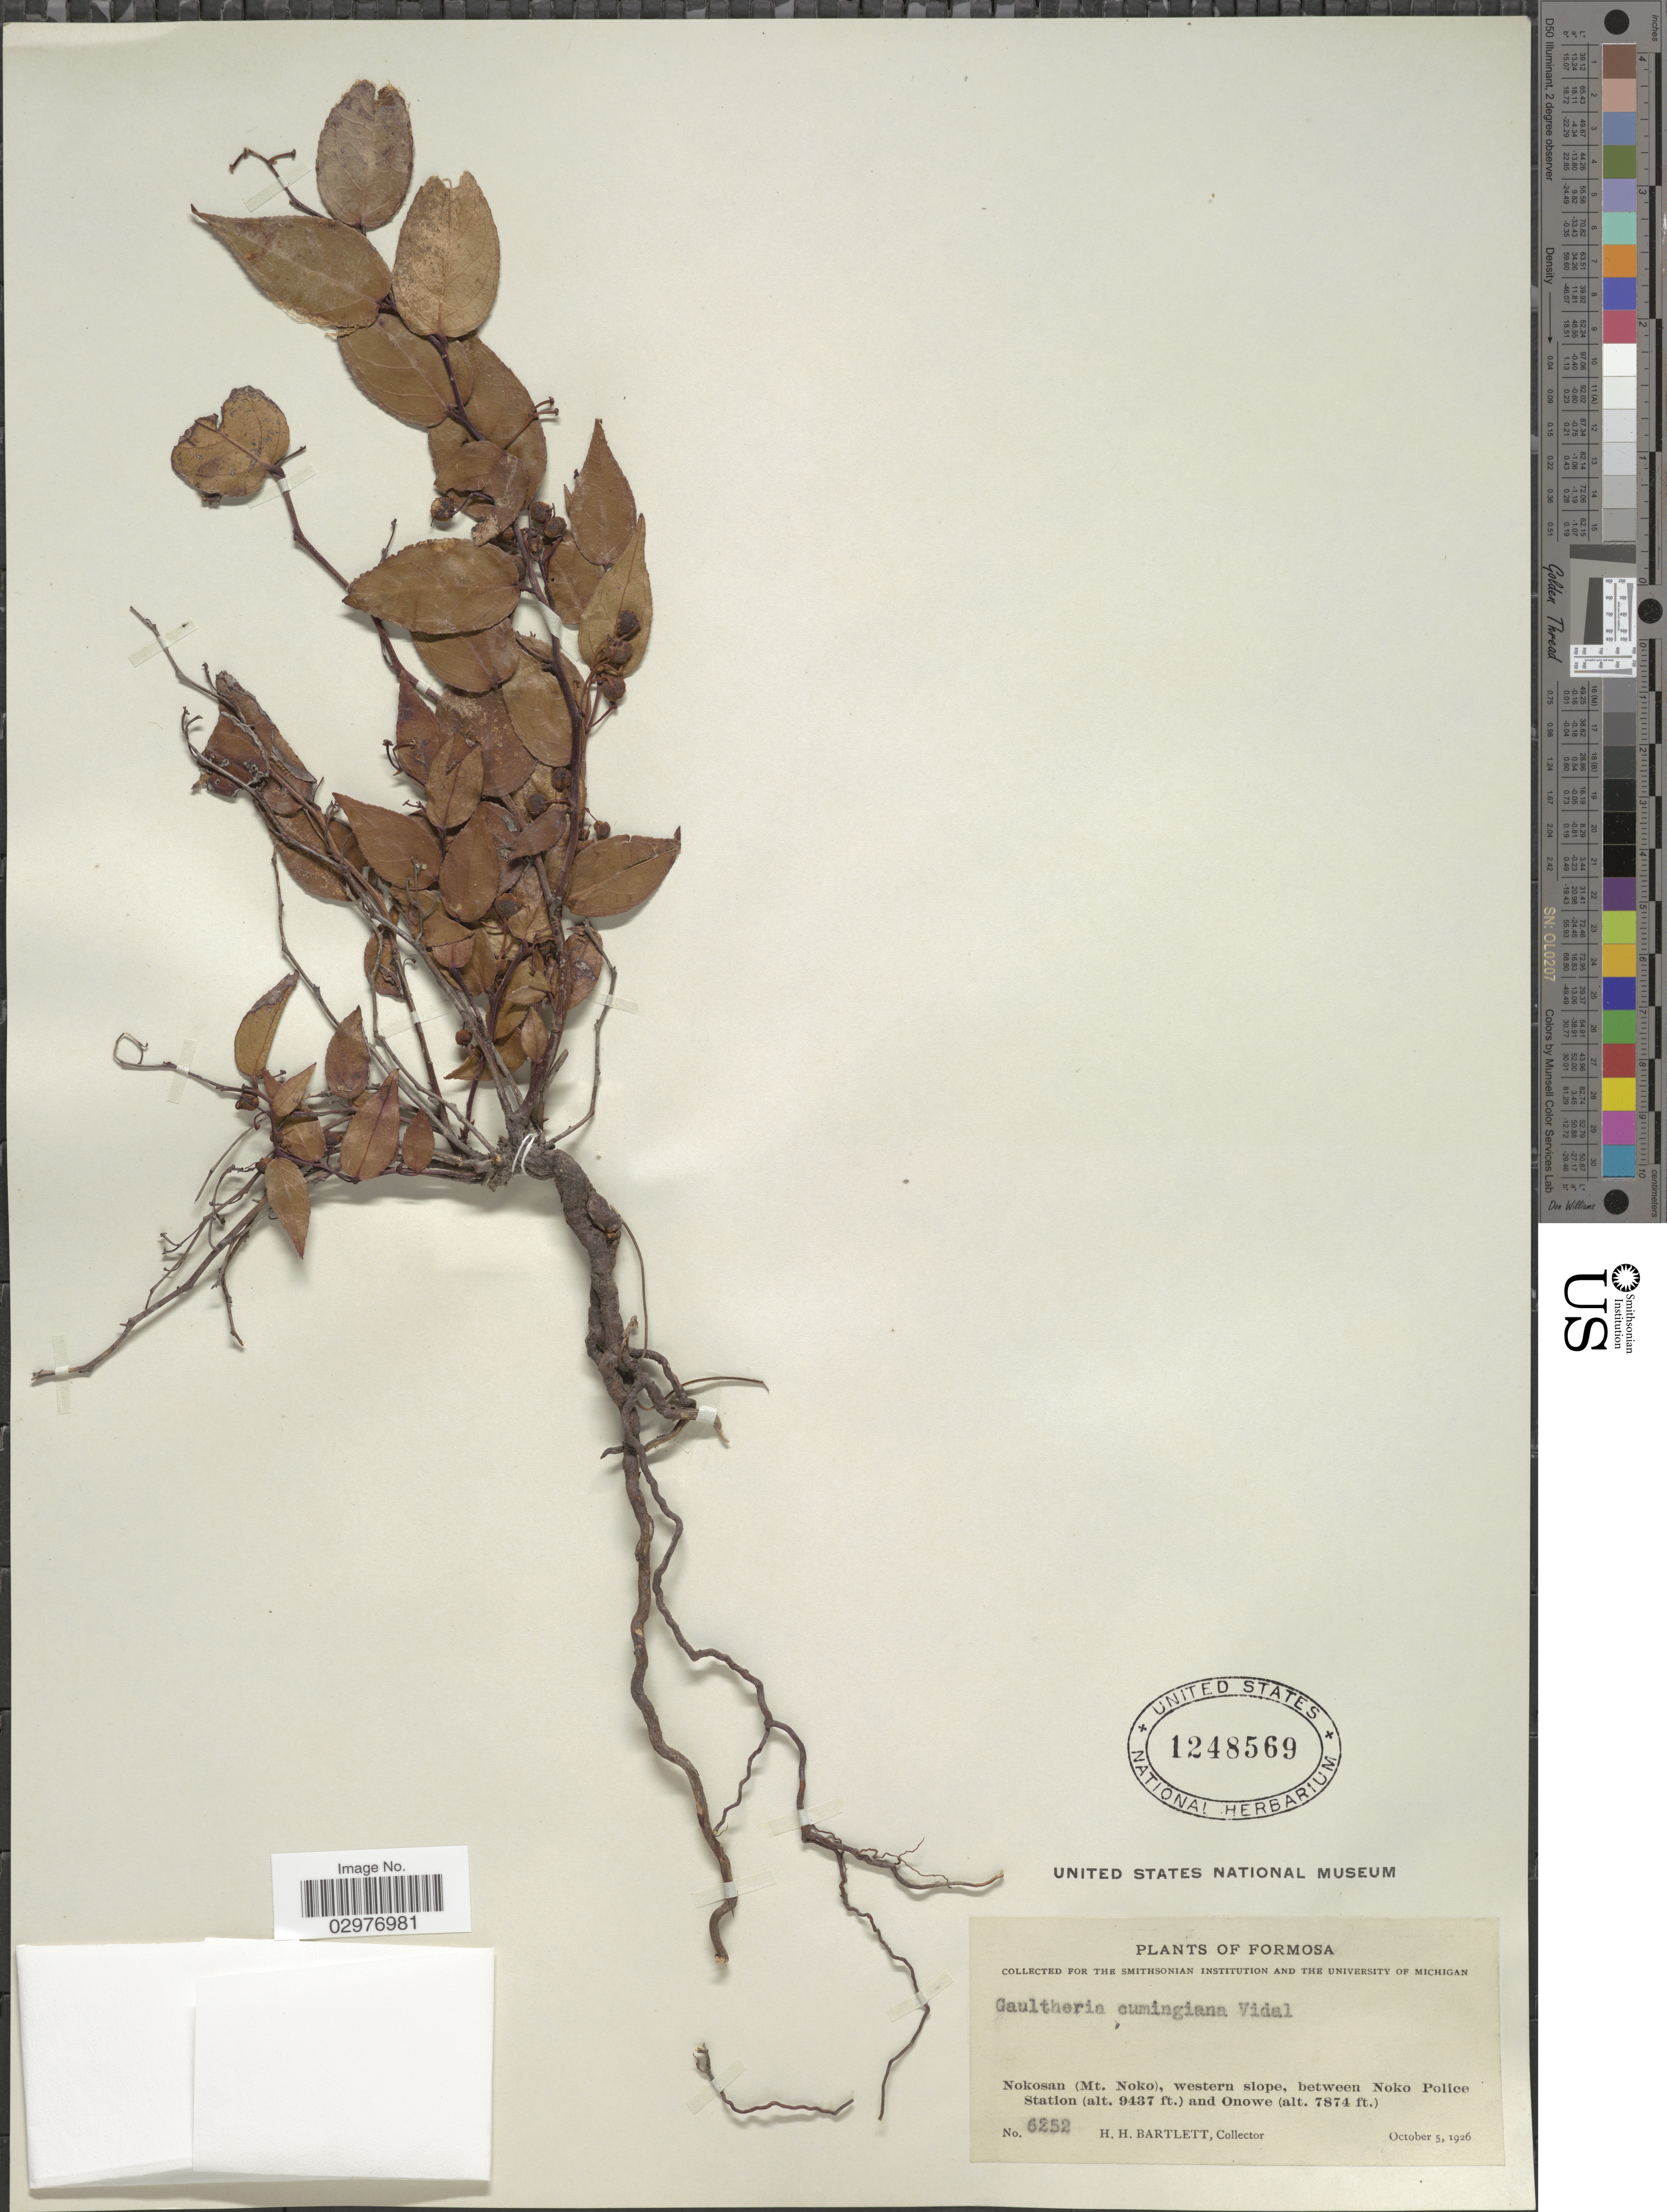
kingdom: Plantae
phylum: Tracheophyta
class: Magnoliopsida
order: Ericales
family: Ericaceae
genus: Gaultheria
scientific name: Gaultheria cumingiana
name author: S. Vidal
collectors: H. H. Bartlett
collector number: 6252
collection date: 1926-10-05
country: Taiwan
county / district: Hualien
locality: Formosa. Nokosan (Mt. Noko), western slope, between Noko Police Station and Onowe.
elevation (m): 2400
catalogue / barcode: US 1248569